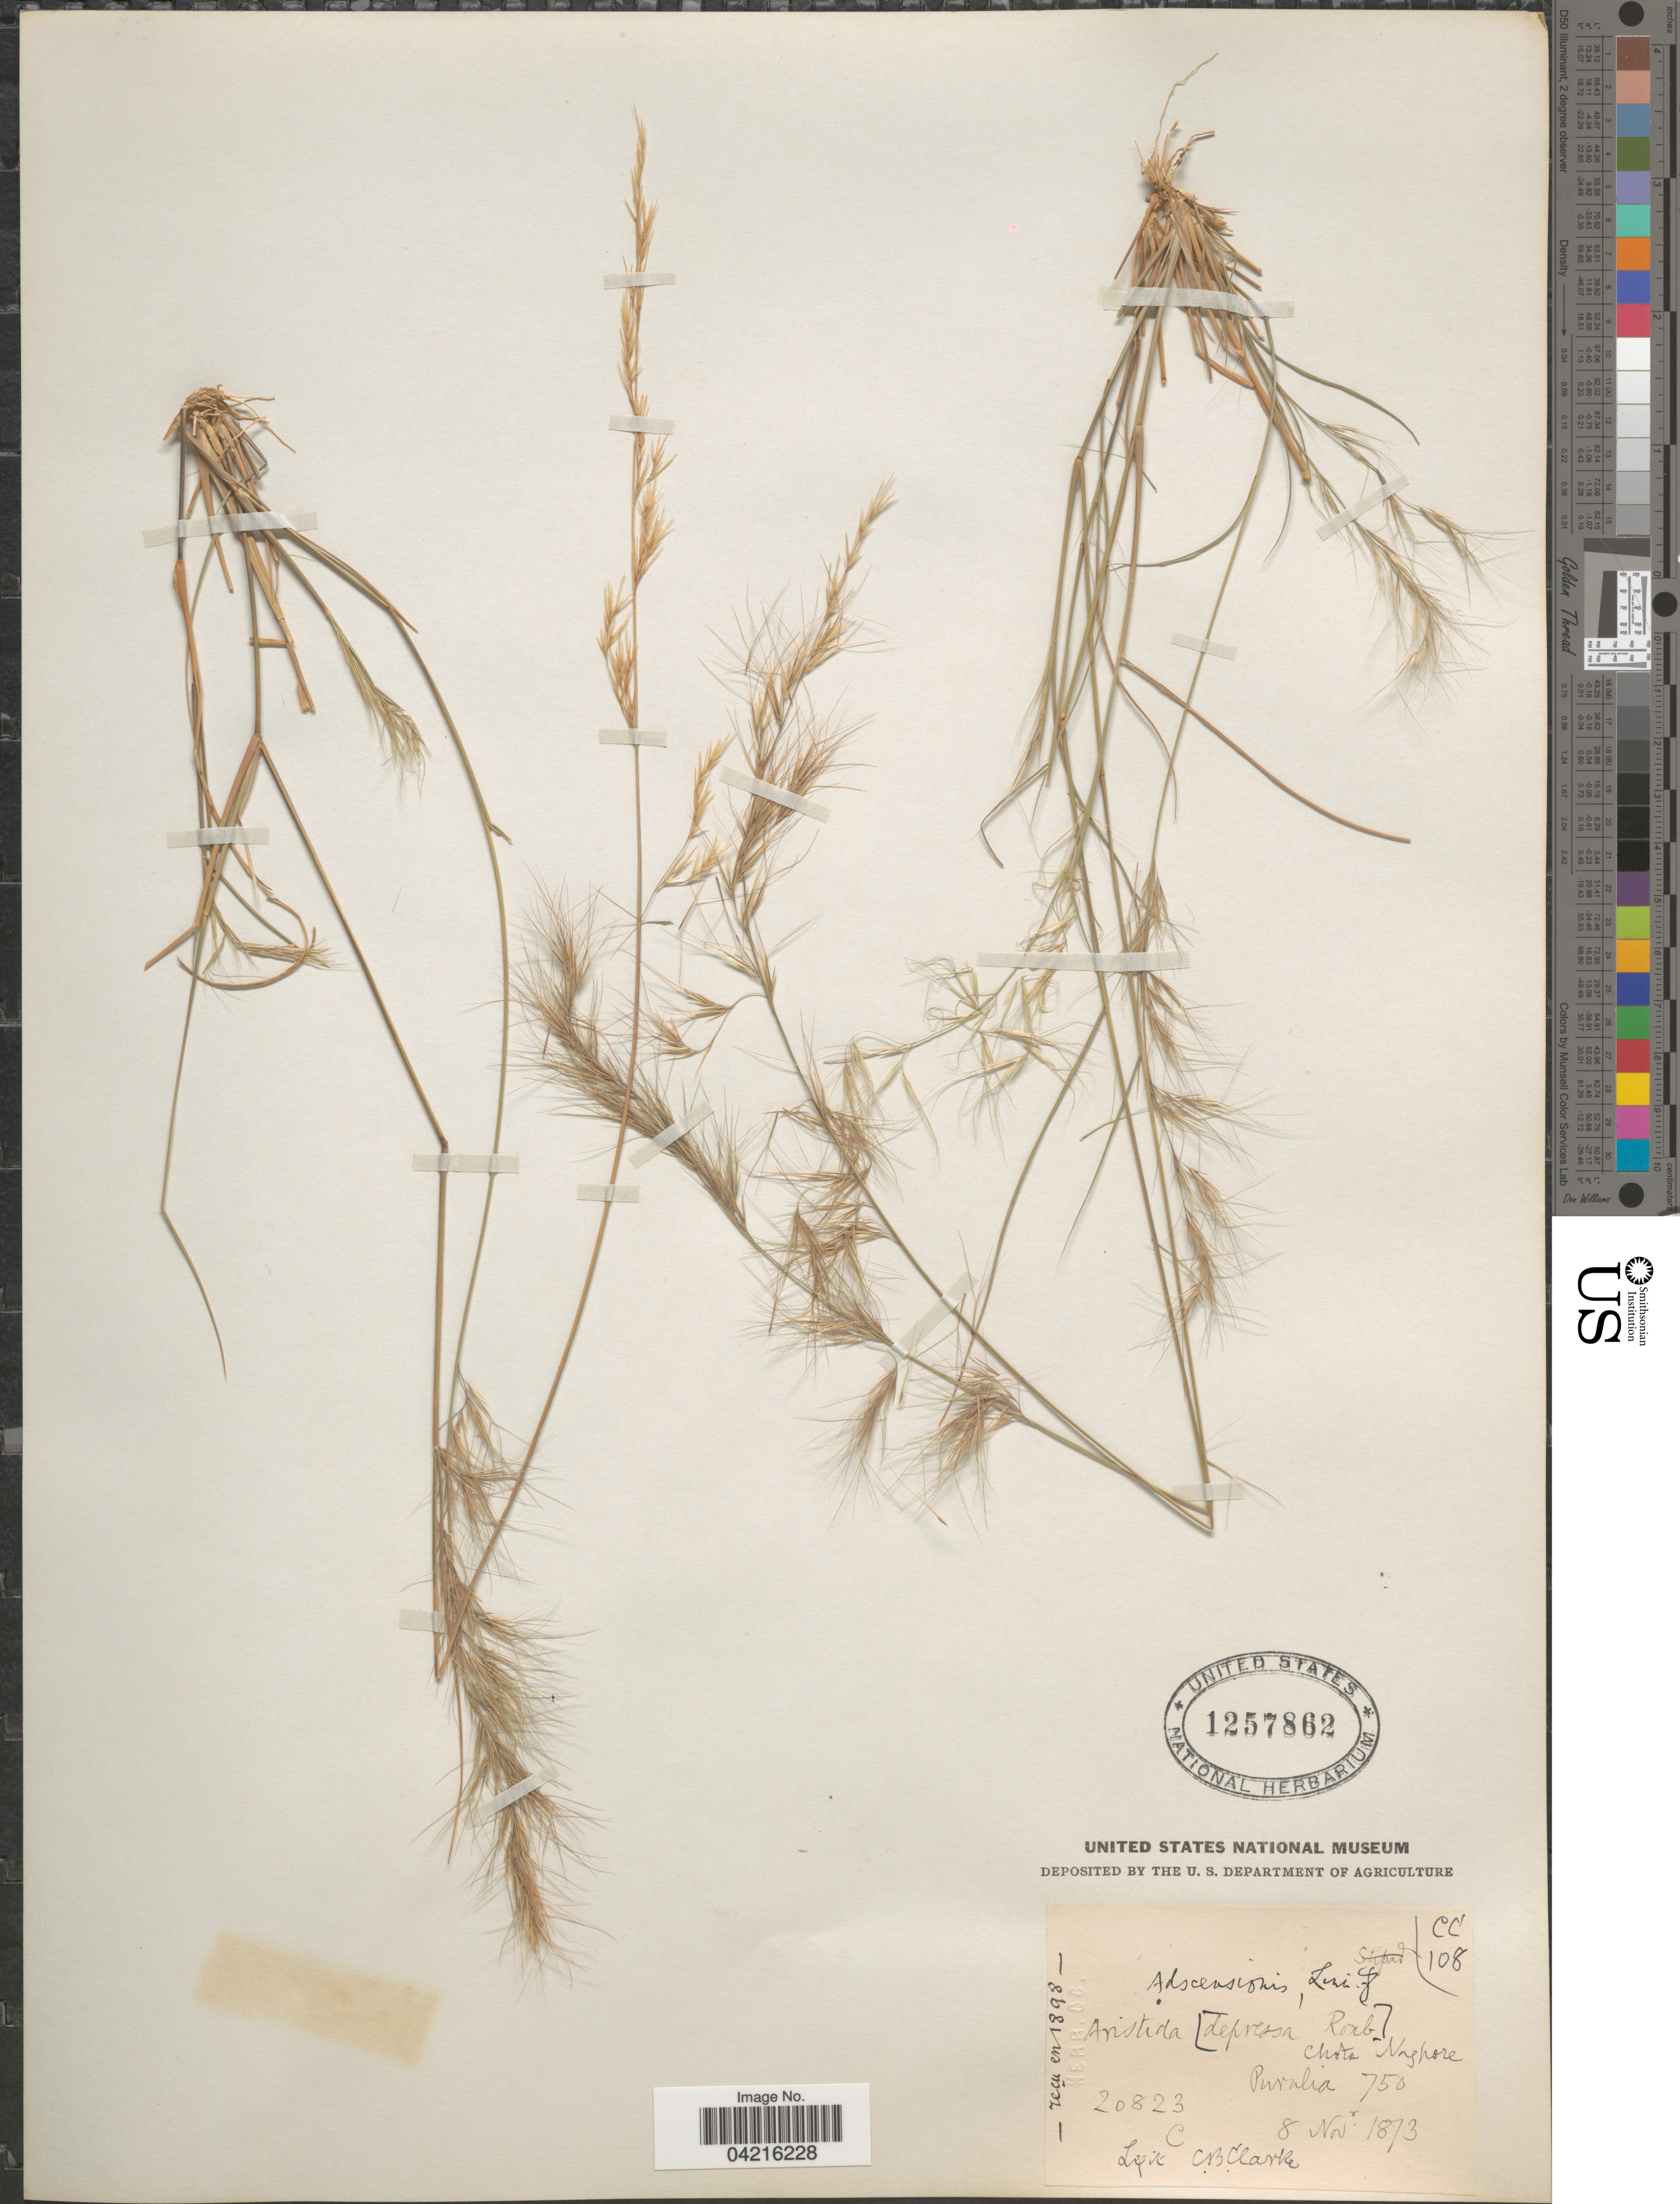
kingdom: Plantae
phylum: Tracheophyta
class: Liliopsida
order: Poales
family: Poaceae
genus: Aristida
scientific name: Aristida adscensionis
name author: L.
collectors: C. B. Clarke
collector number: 20823C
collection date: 1873-11-08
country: India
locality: Puralia.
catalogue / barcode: US 1257862